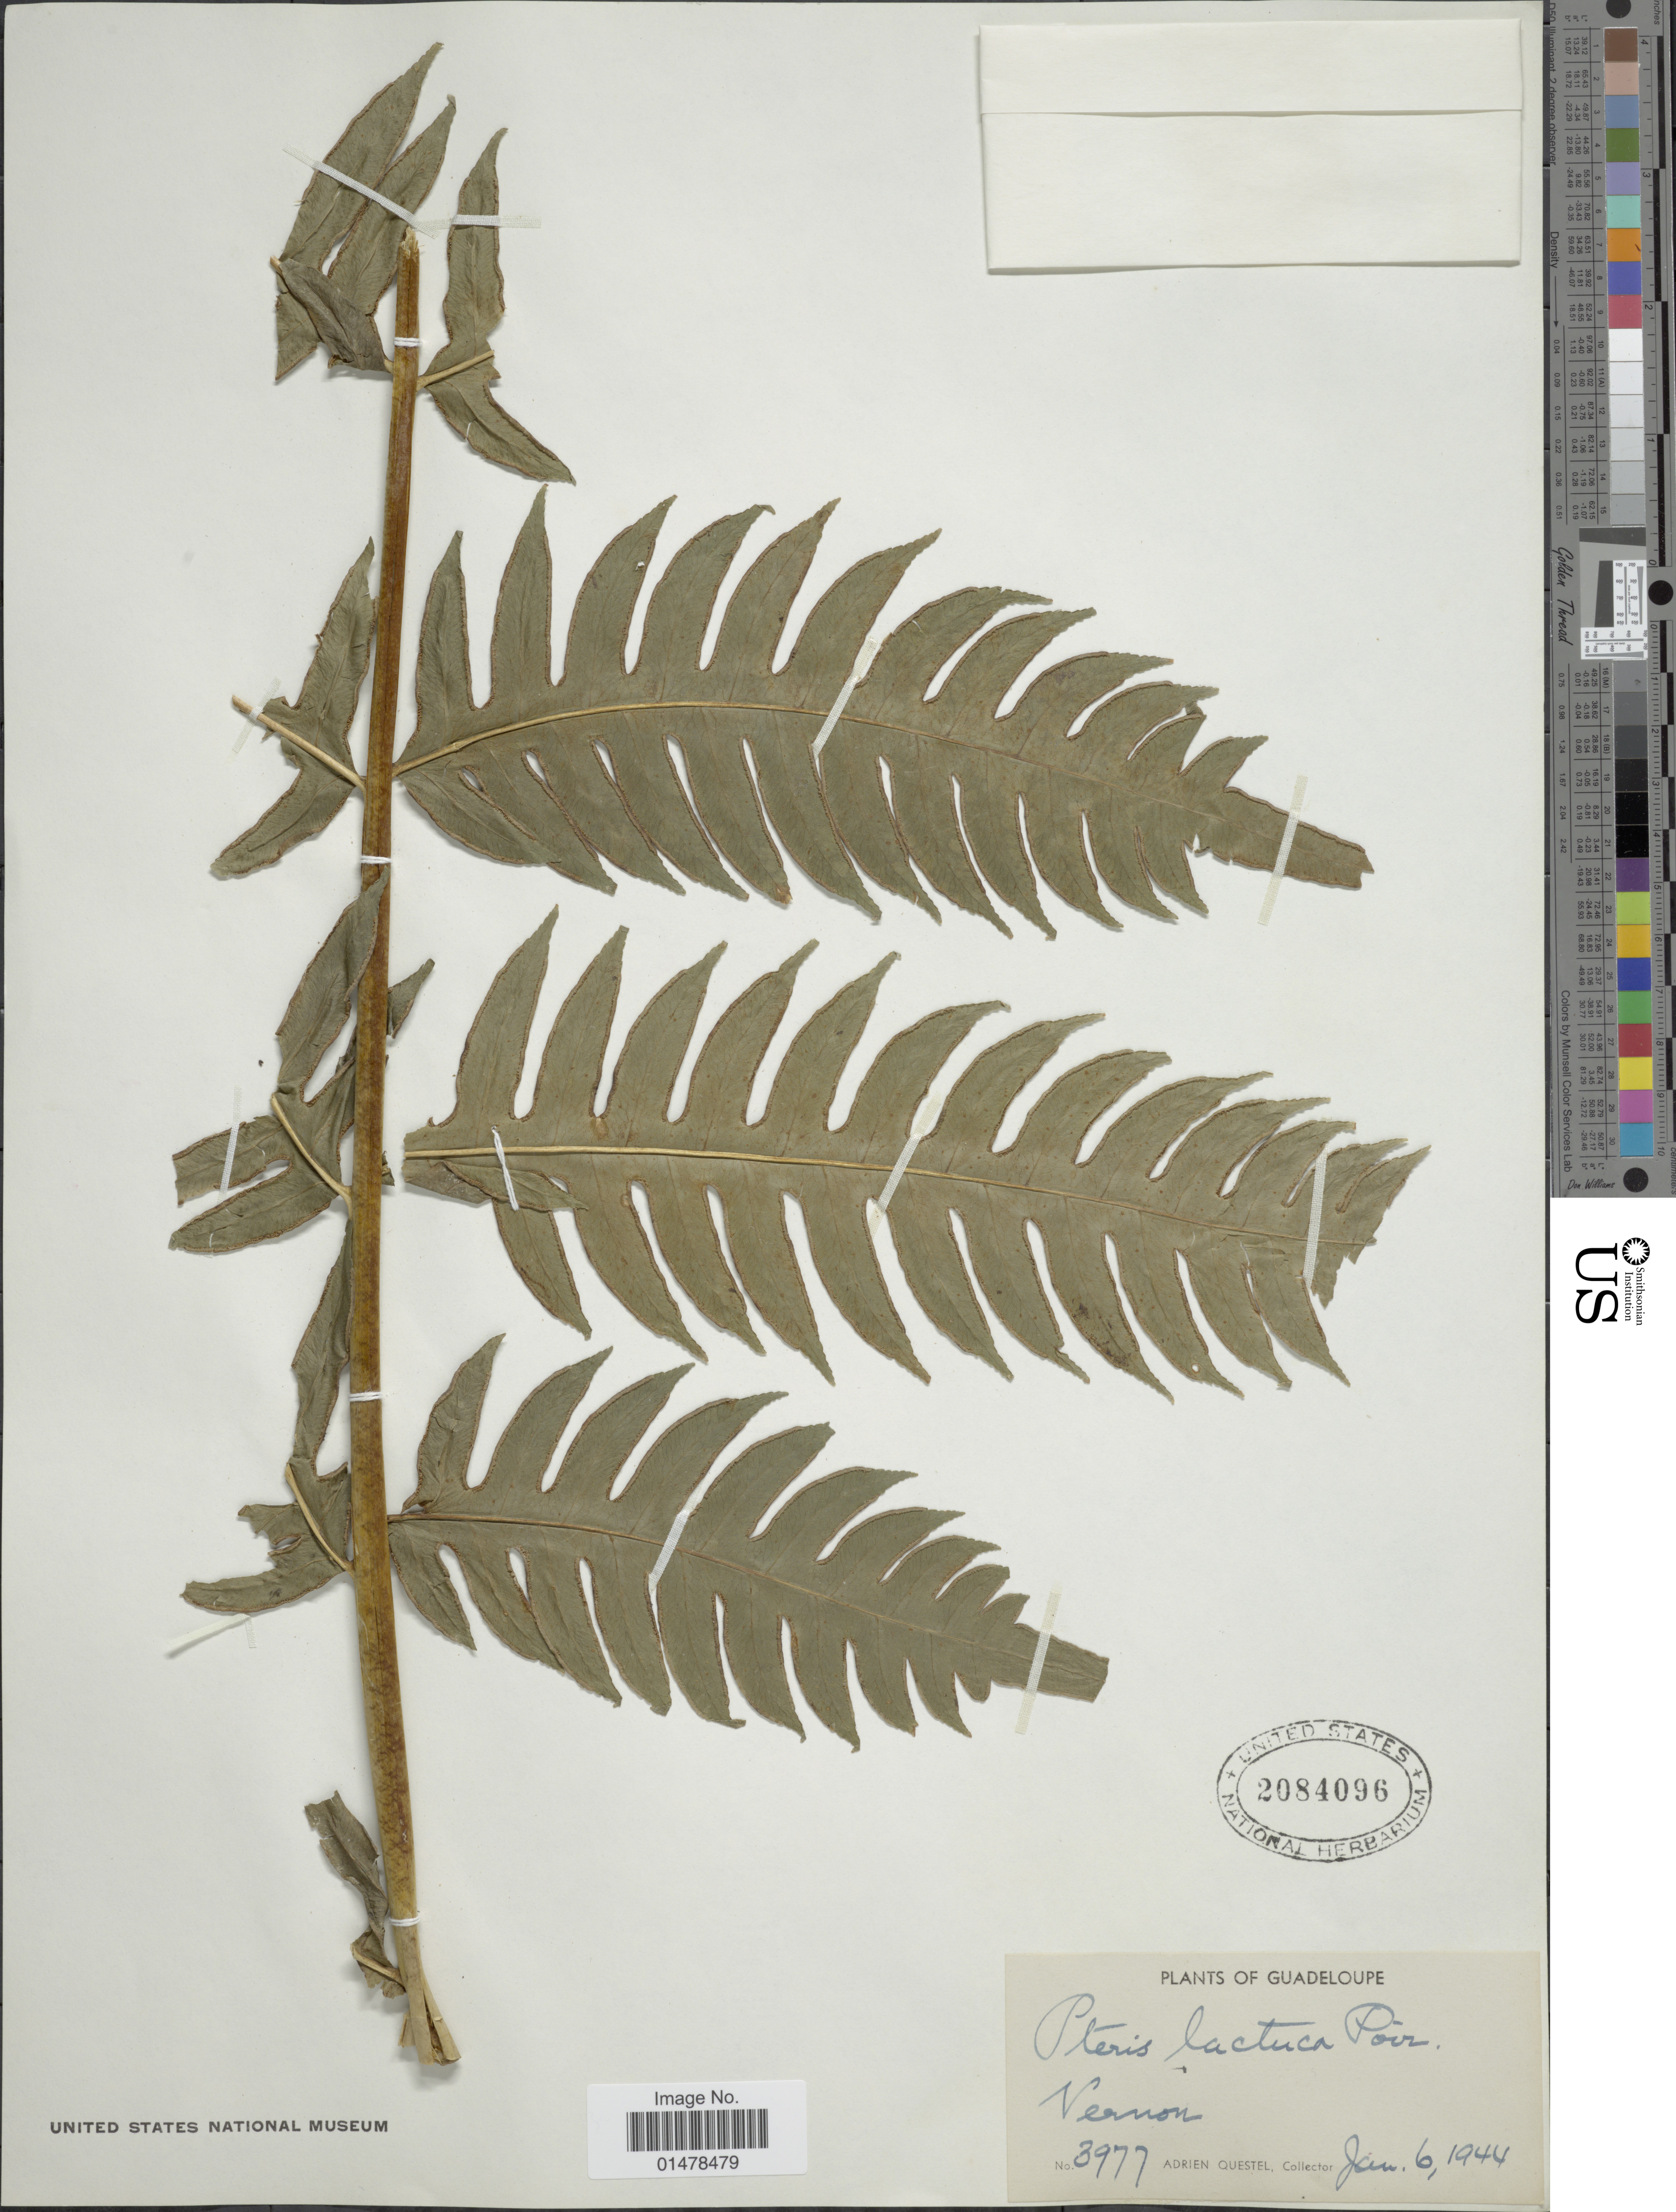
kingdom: Plantae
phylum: Tracheophyta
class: Polypodiopsida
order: Polypodiales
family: Pteridaceae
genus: Pteris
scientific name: Pteris arborea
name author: L.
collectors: A. Questel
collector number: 3977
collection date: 1944-01-06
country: Guadeloupe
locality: Vernon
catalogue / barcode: US 2084096